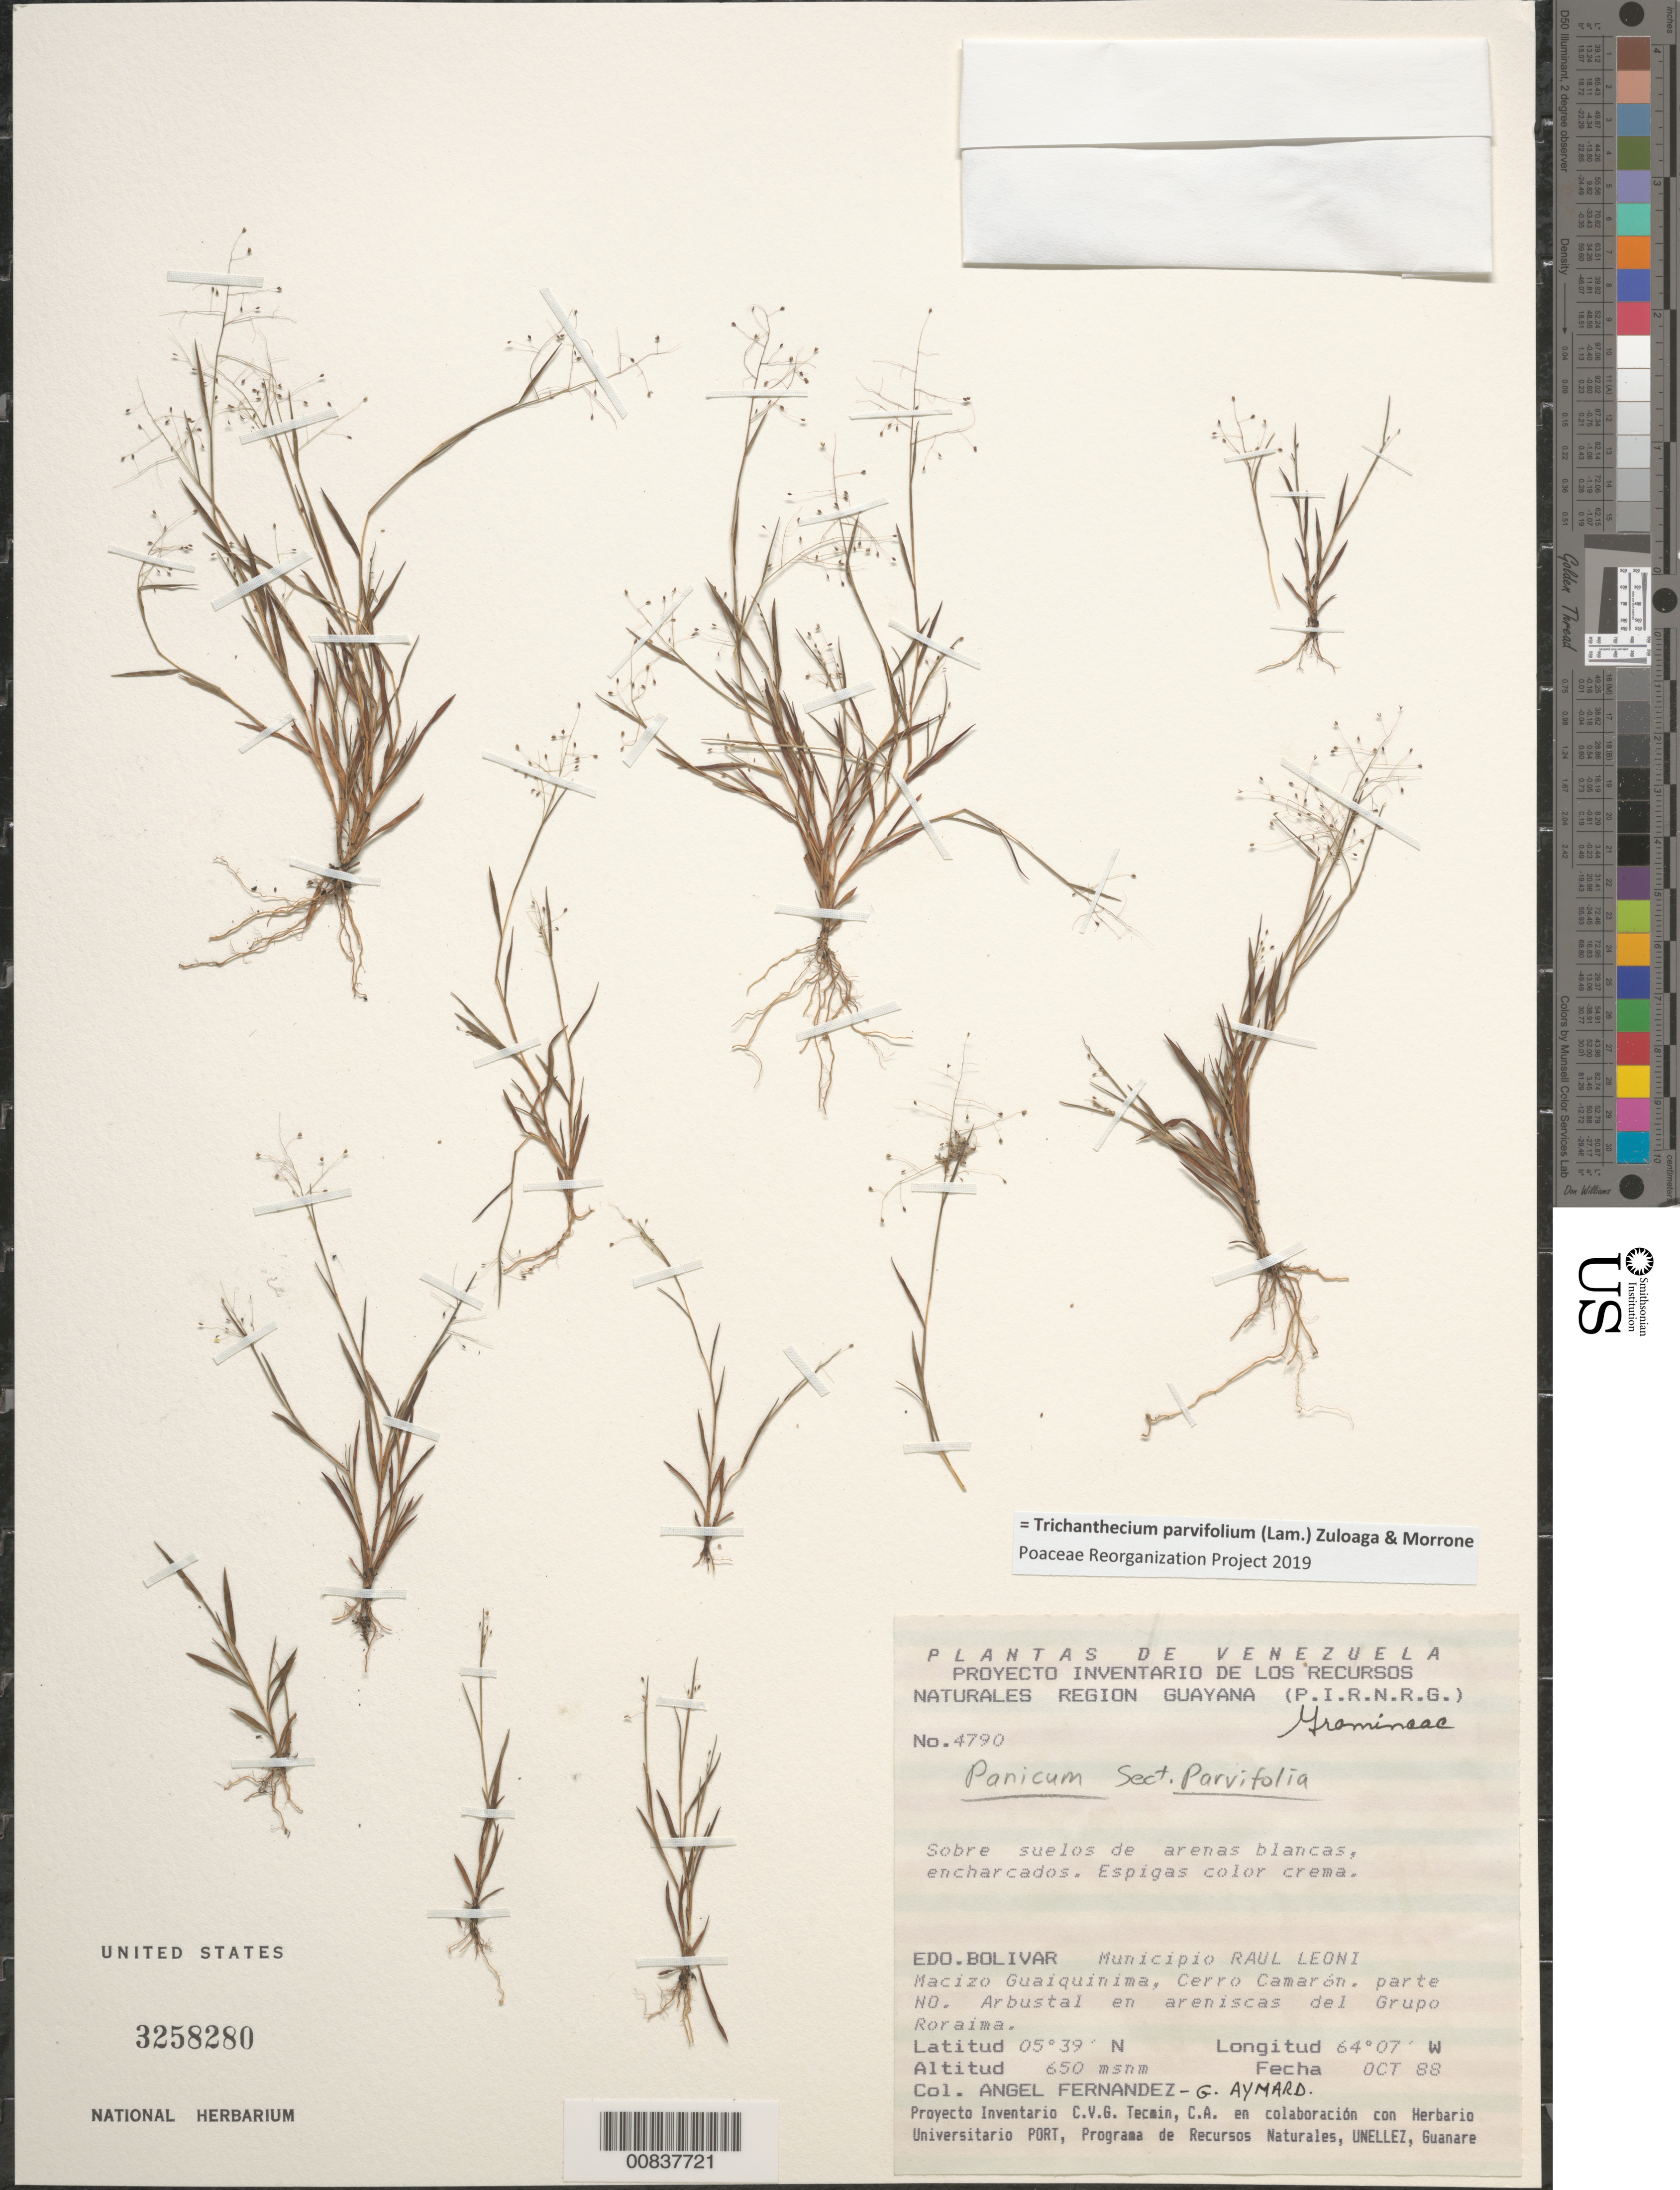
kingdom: Plantae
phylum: Tracheophyta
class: Liliopsida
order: Poales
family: Poaceae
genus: Trichanthecium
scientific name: Trichanthecium parvifolium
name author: (Lam.) Zuloaga & Morrone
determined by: Poaceae Reorganization Project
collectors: A. Fernández & G. A. Aymard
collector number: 4790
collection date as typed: Oct-88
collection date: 1988-10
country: Venezuela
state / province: Bolívar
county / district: Angostura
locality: Mun. Raúl Leoni [=Angostura], Macizo Guaiquinima, Cerro Camarón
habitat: Sobre suelos de arenas blancas, encharcados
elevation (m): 650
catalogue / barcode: US 3258280